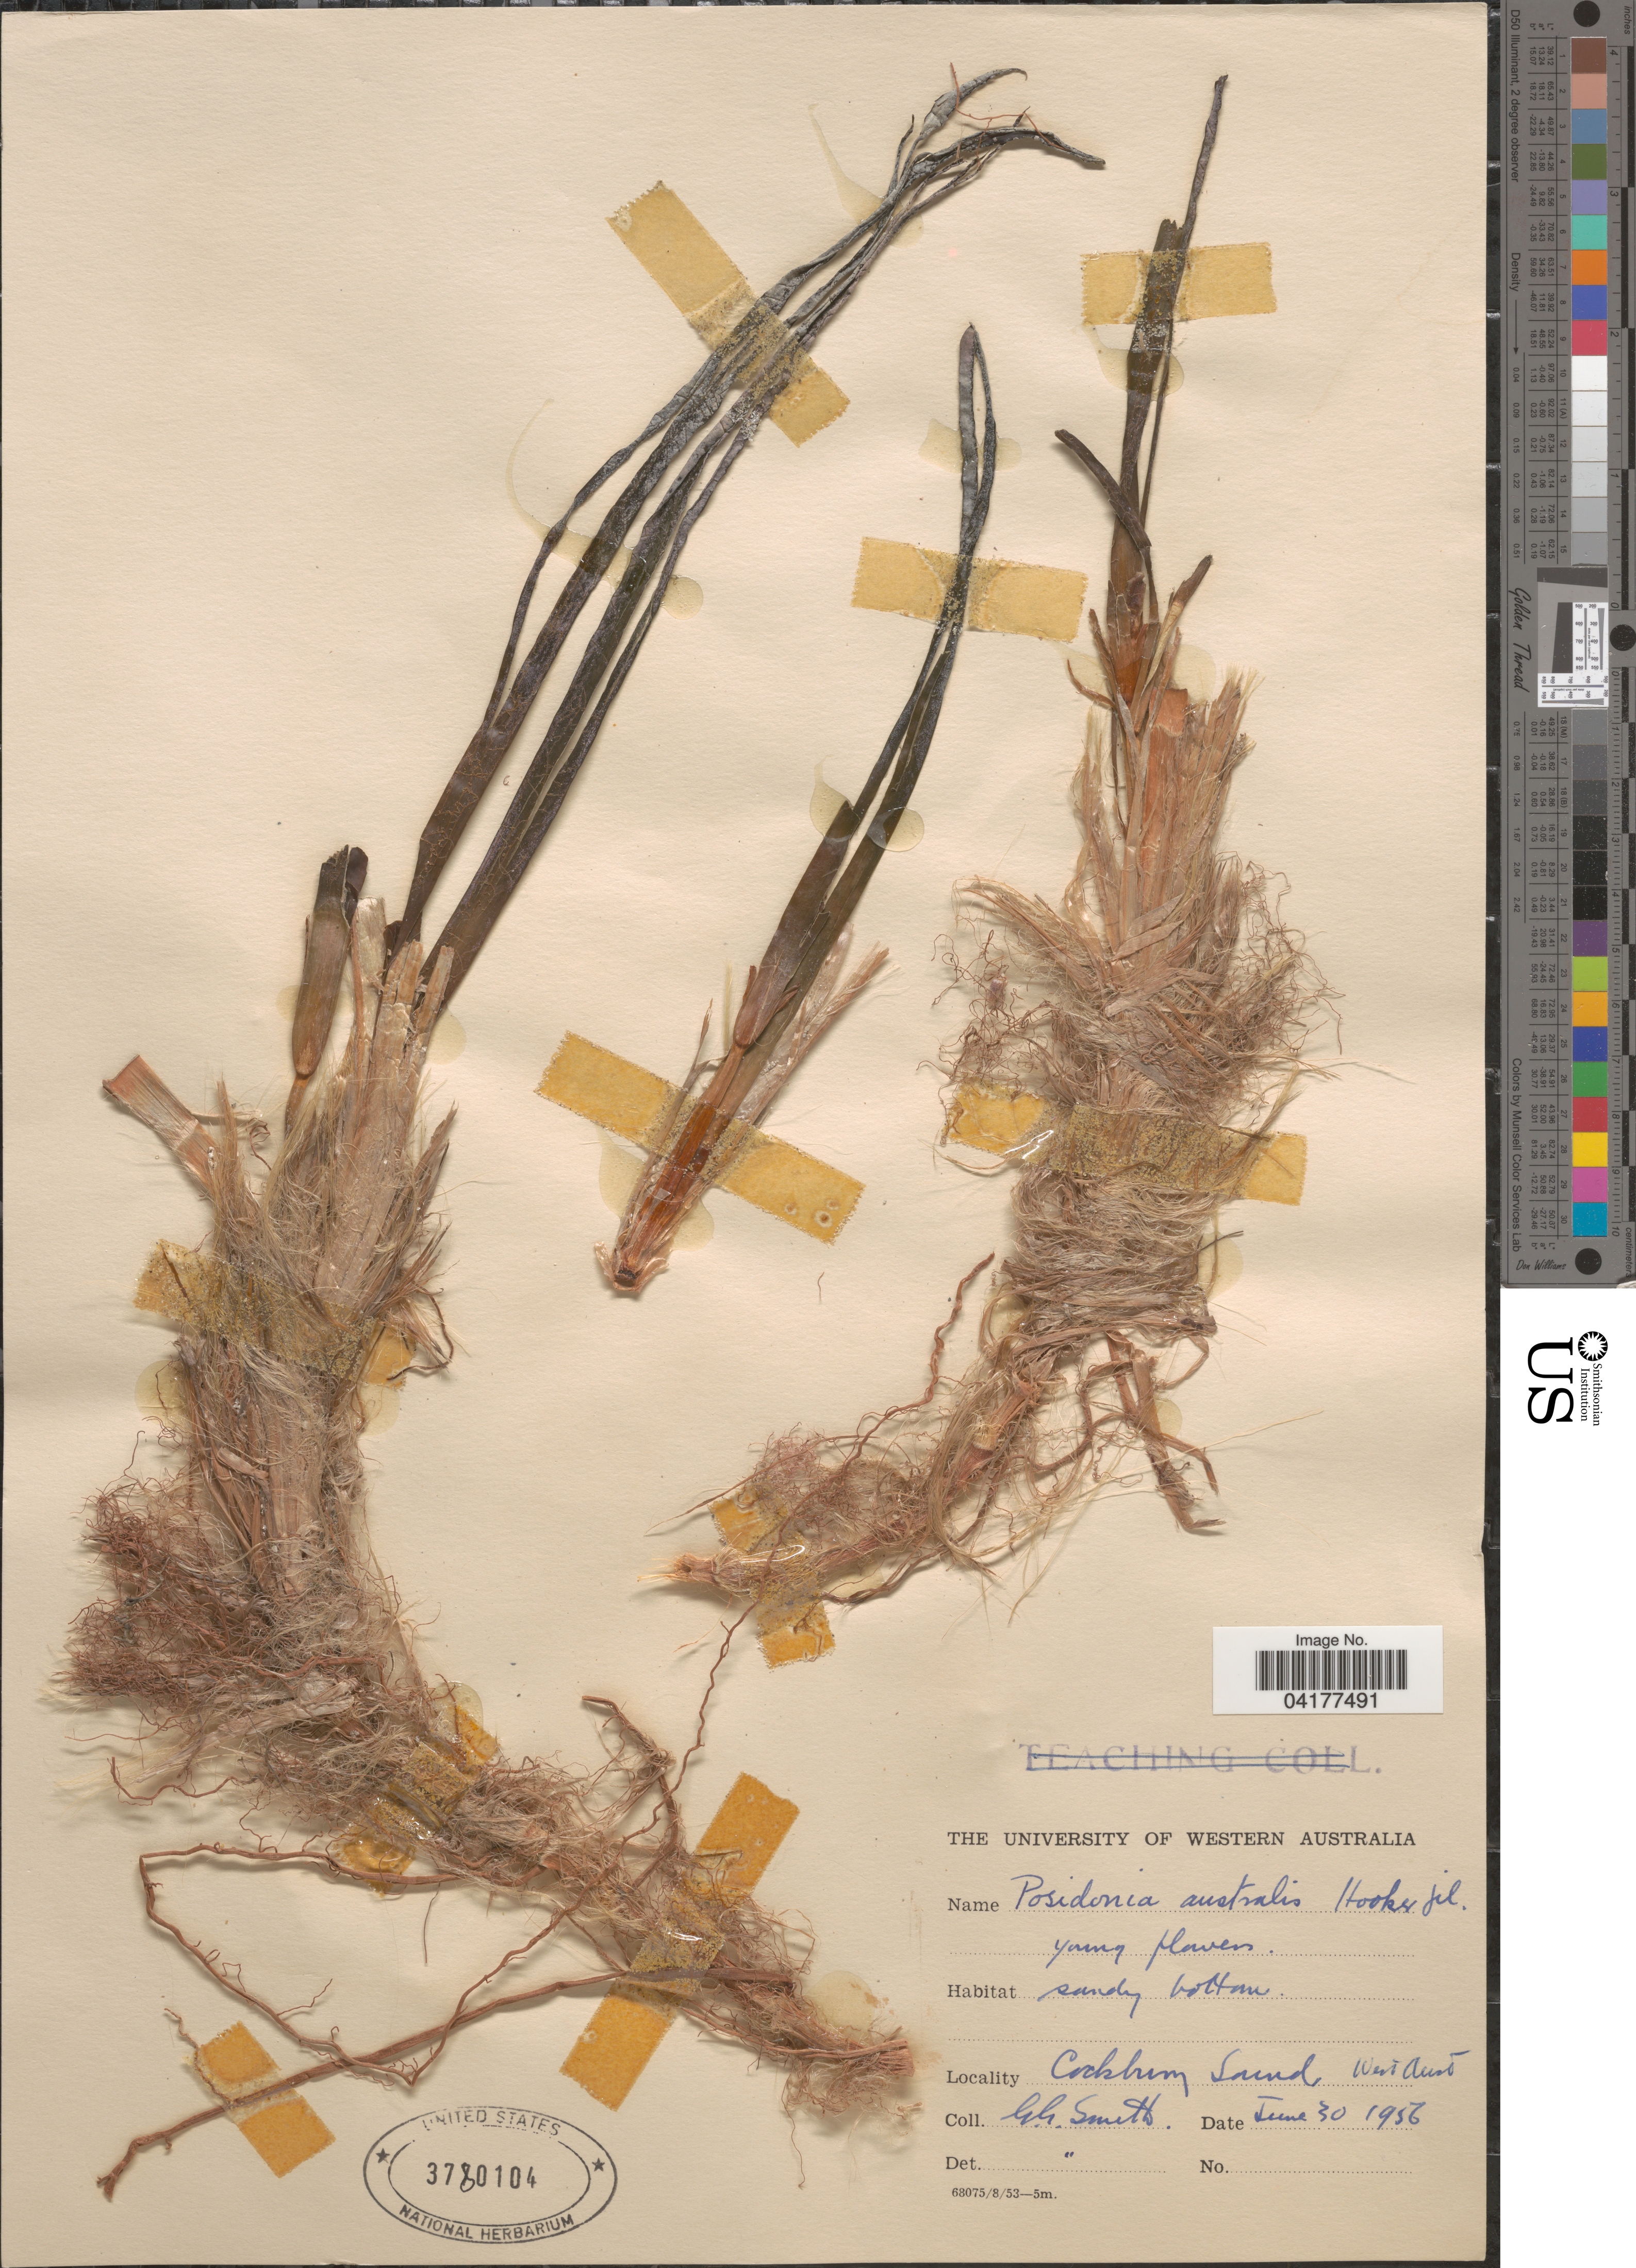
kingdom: Plantae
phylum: Tracheophyta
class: Liliopsida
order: Alismatales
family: Posidoniaceae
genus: Posidonia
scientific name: Posidonia australis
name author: Hook. f.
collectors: G. G. Smith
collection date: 1956-06-30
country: Australia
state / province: Western Australia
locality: Cockburn Sound, West Aust.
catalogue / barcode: US 3780104